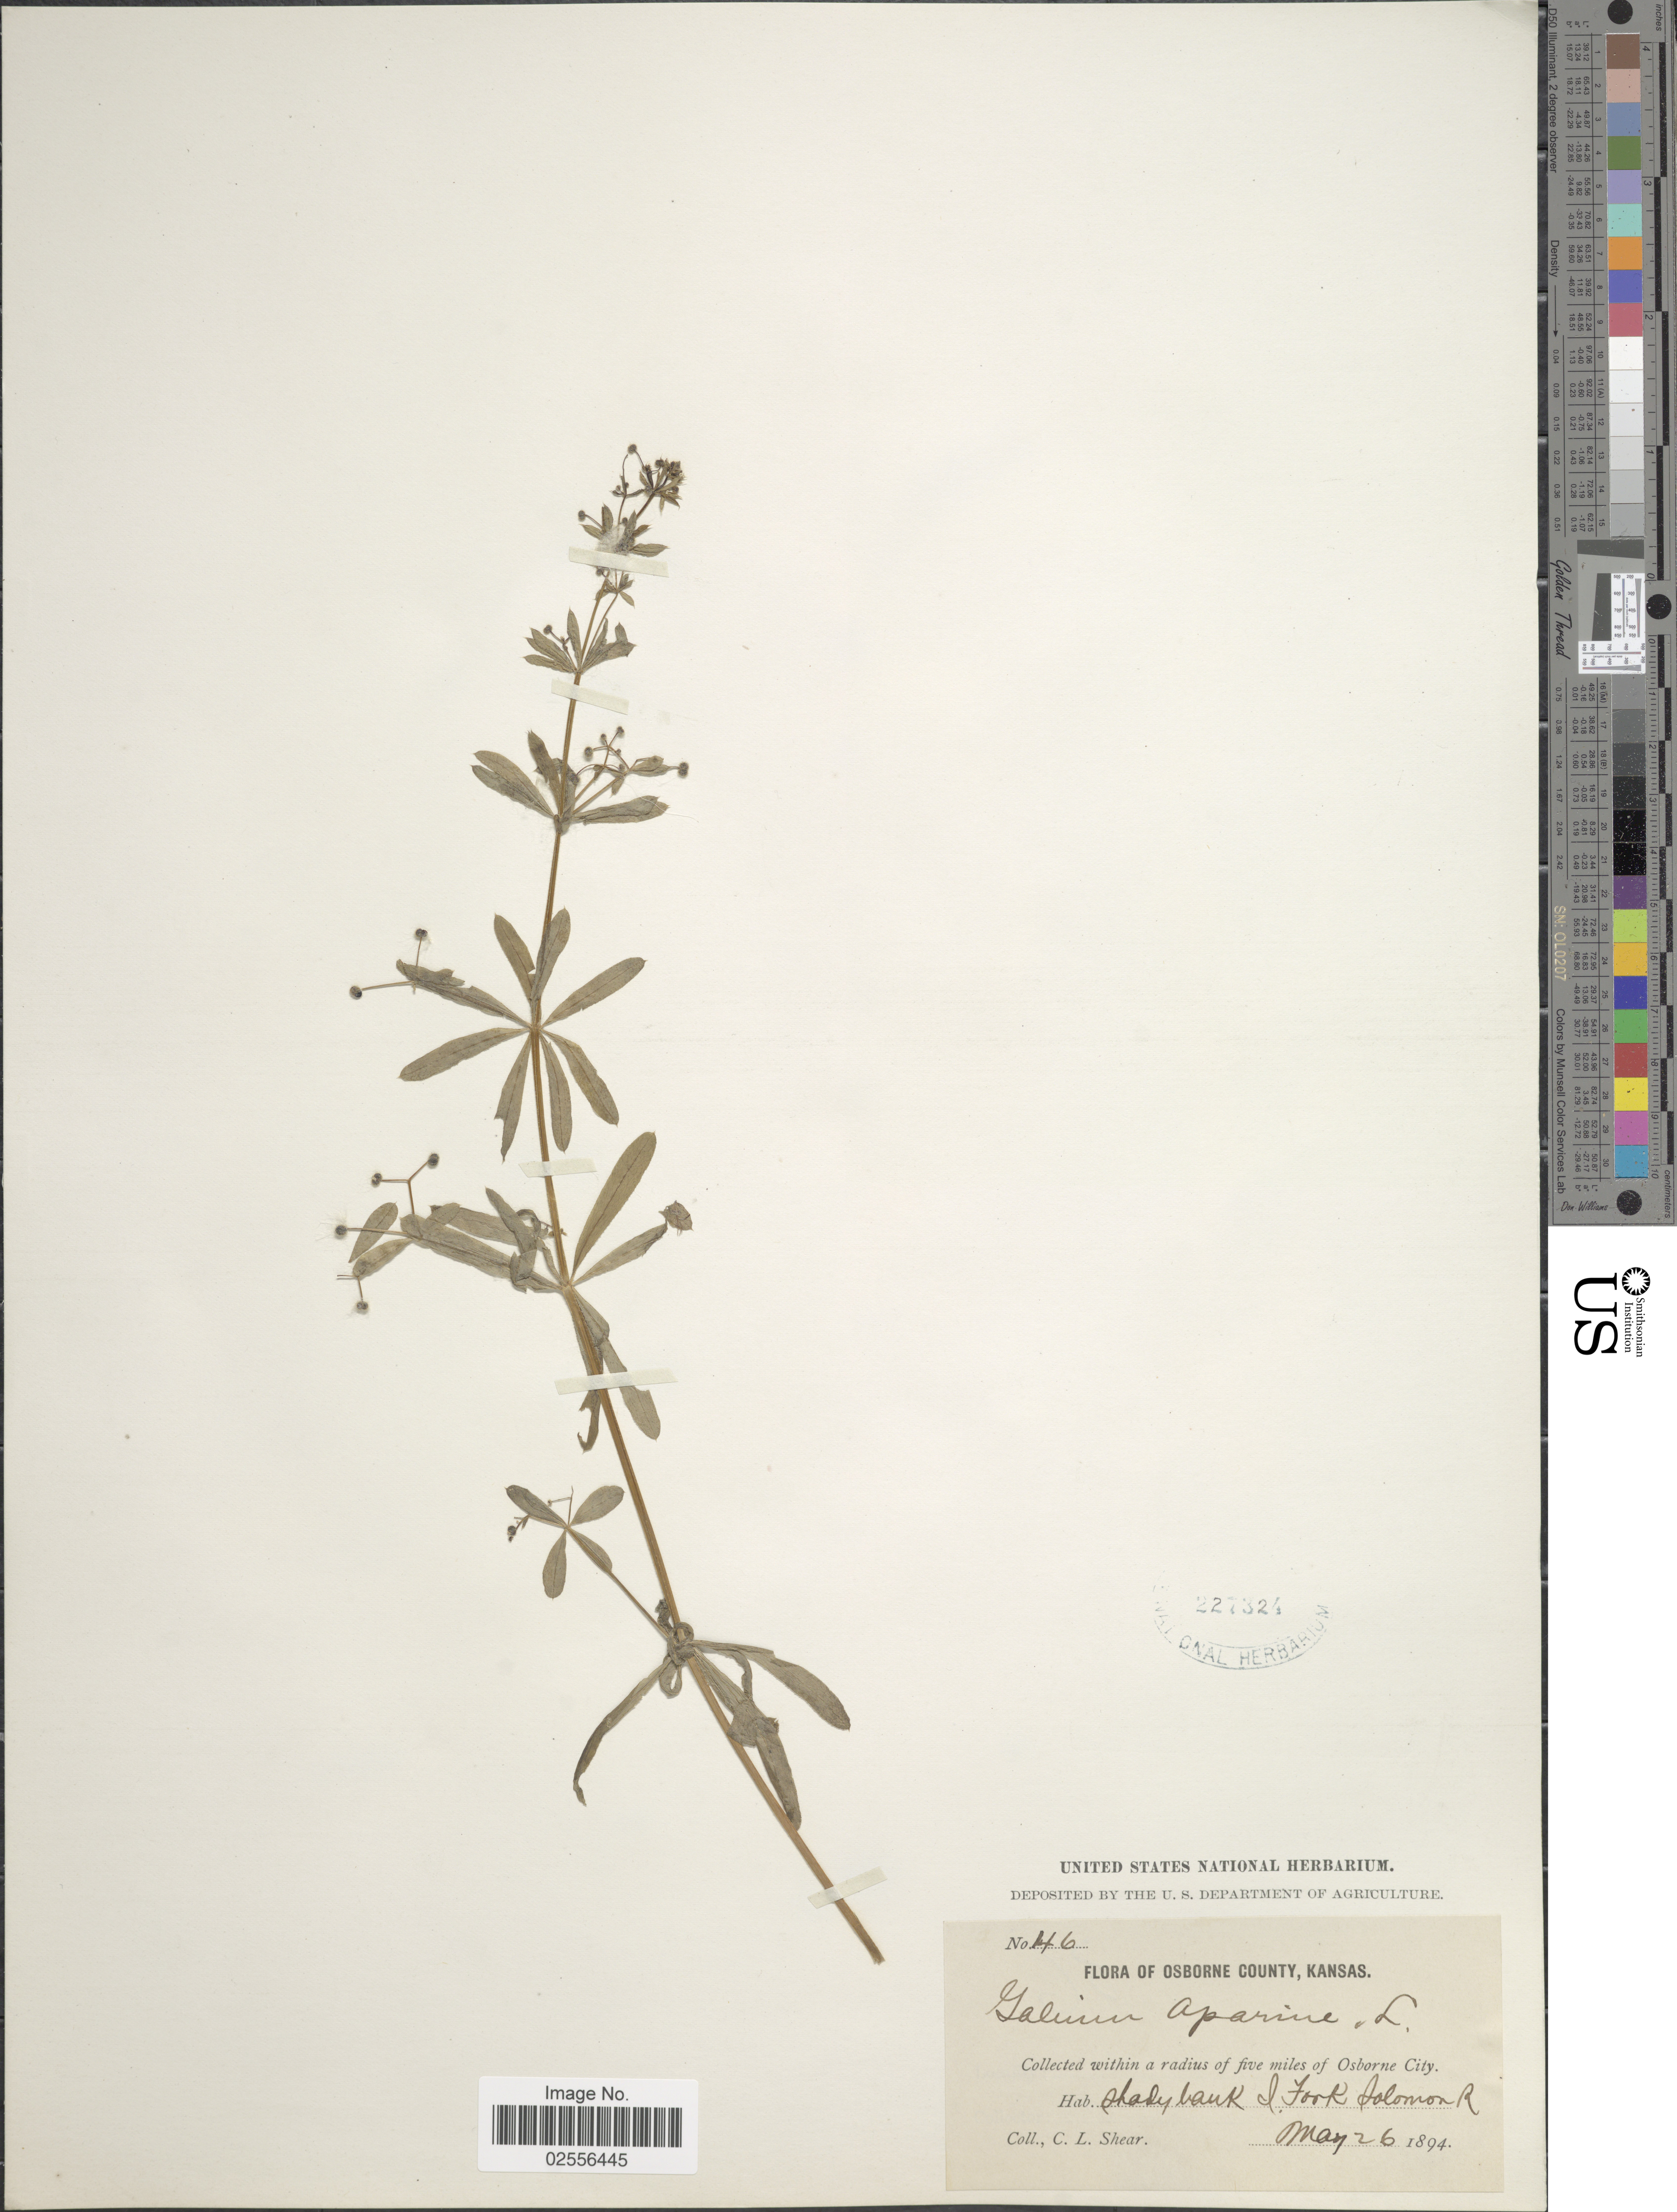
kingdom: Plantae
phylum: Tracheophyta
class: Magnoliopsida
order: Gentianales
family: Rubiaceae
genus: Galium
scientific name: Galium aparine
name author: L.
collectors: C. L. Shear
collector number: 46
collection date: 1894-05-26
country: United States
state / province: Kansas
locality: Osborne County, ithin a radius of five miles of Osborne City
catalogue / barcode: US 227324